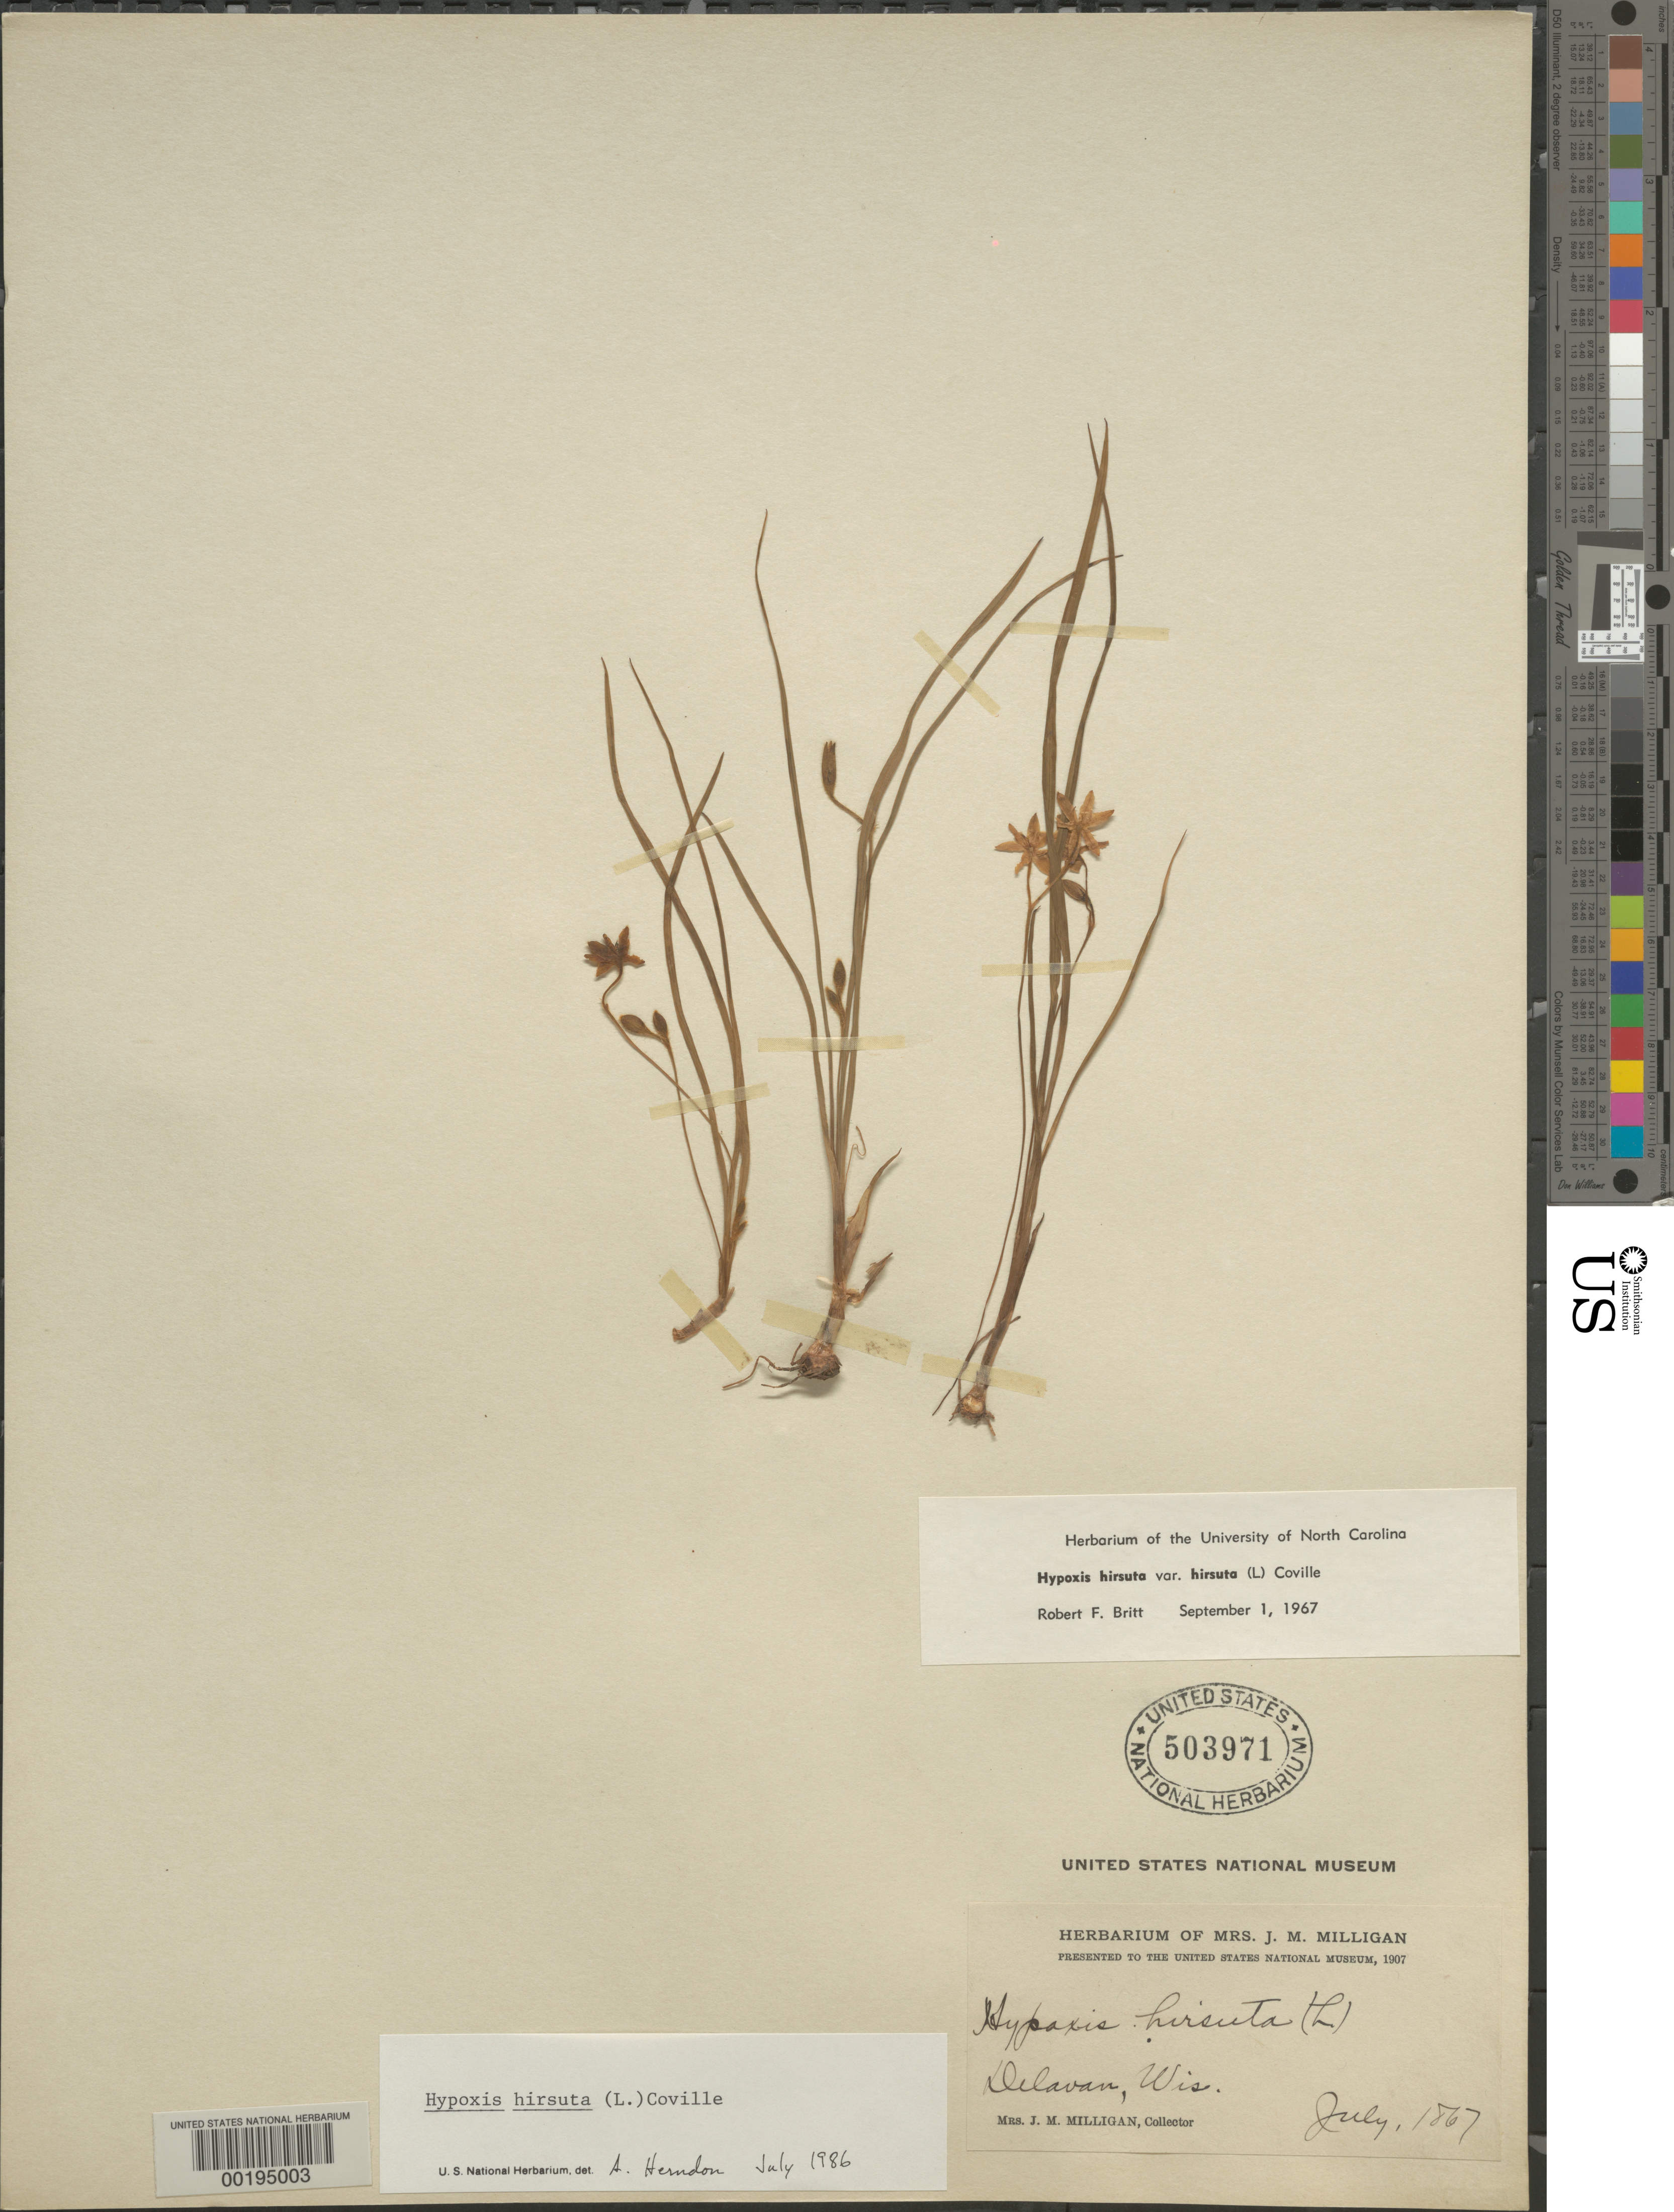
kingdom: Plantae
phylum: Tracheophyta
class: Liliopsida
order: Asparagales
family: Hypoxidaceae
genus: Hypoxis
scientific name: Hypoxis hirsuta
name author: (L.) Coville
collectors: J. M. Milligan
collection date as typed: Jul 1867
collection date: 1867-07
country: United States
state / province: Wisconsin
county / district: Walworth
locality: Delavan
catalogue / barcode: US 503971